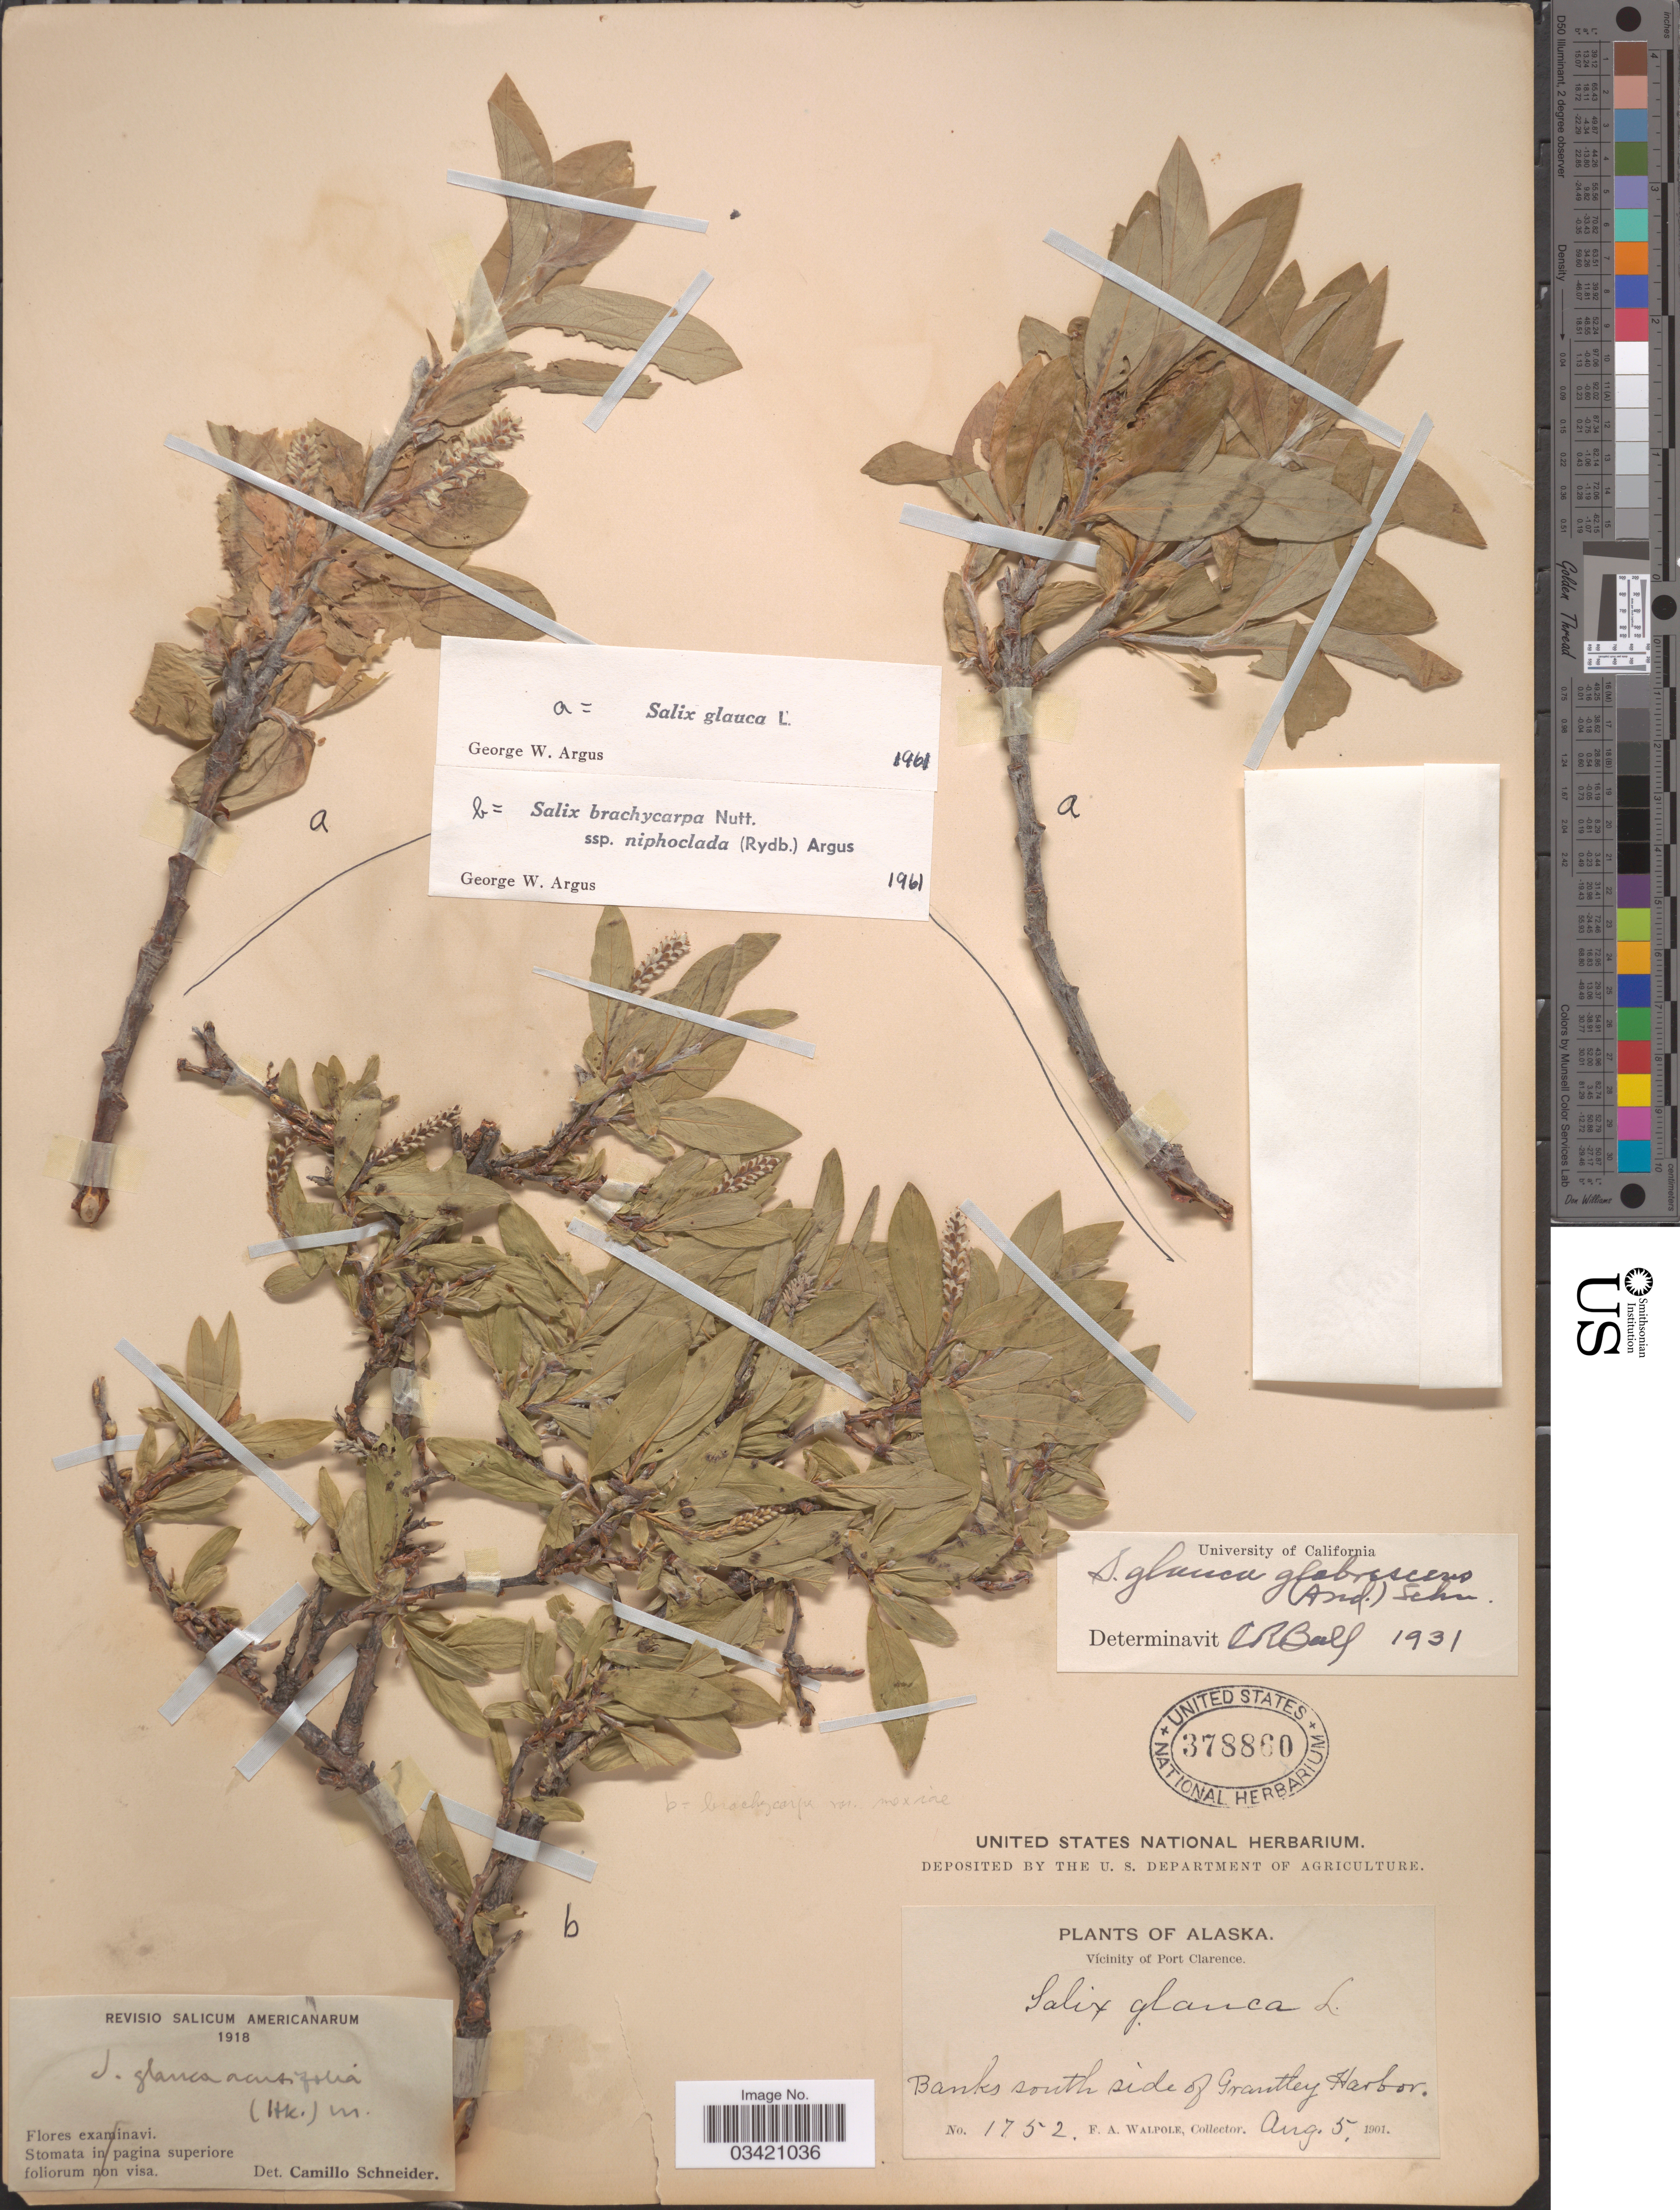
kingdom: Plantae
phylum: Tracheophyta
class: Magnoliopsida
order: Malpighiales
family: Salicaceae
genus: Salix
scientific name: Salix glauca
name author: L.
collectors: F. Walpole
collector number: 1752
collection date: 1901-08-05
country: United States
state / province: Alaska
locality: Vicinity of Port Clarence. Banks south side of Grantley Harbor.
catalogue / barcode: US 378860